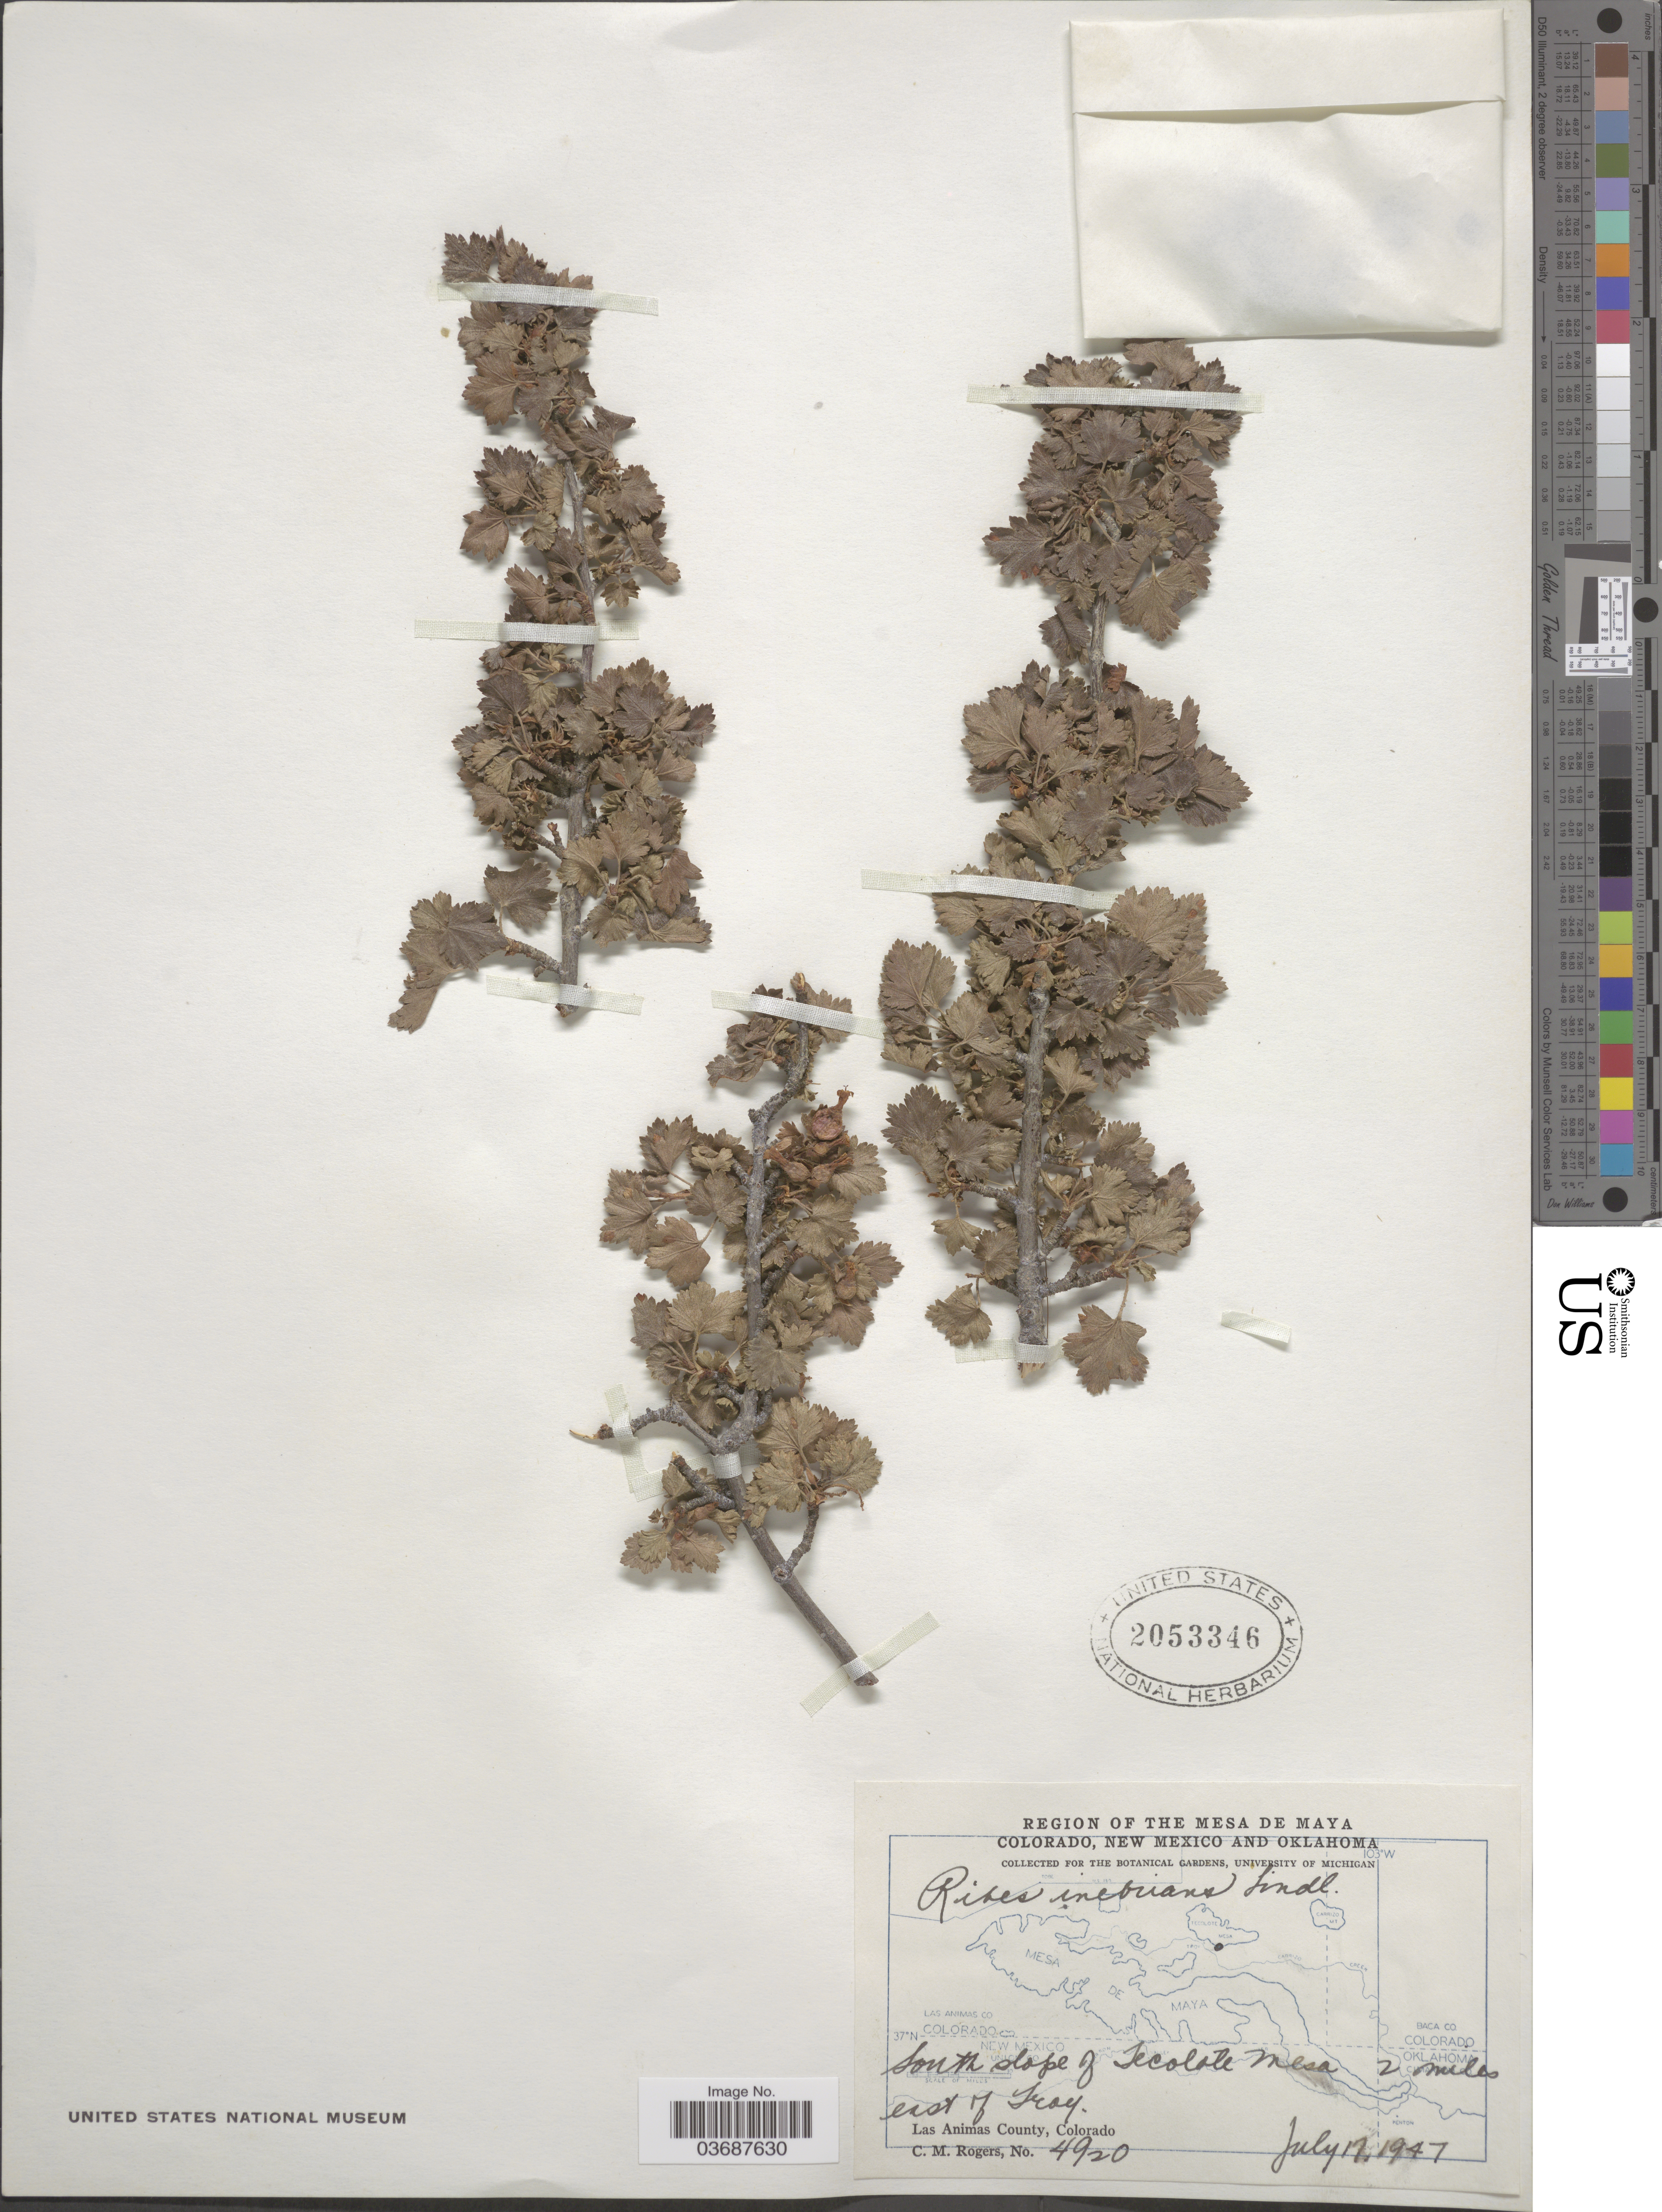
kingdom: Plantae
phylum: Tracheophyta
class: Magnoliopsida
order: Saxifragales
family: Grossulariaceae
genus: Ribes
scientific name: Ribes inebrians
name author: Lindl.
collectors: C. M. Rogers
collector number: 4920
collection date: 1947-07-17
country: United States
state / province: Colorado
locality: Region of the Mesa de Maya. South slope of Secolate Mesa 2 miles east of Troy. Las Animas County.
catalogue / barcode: US 2053346